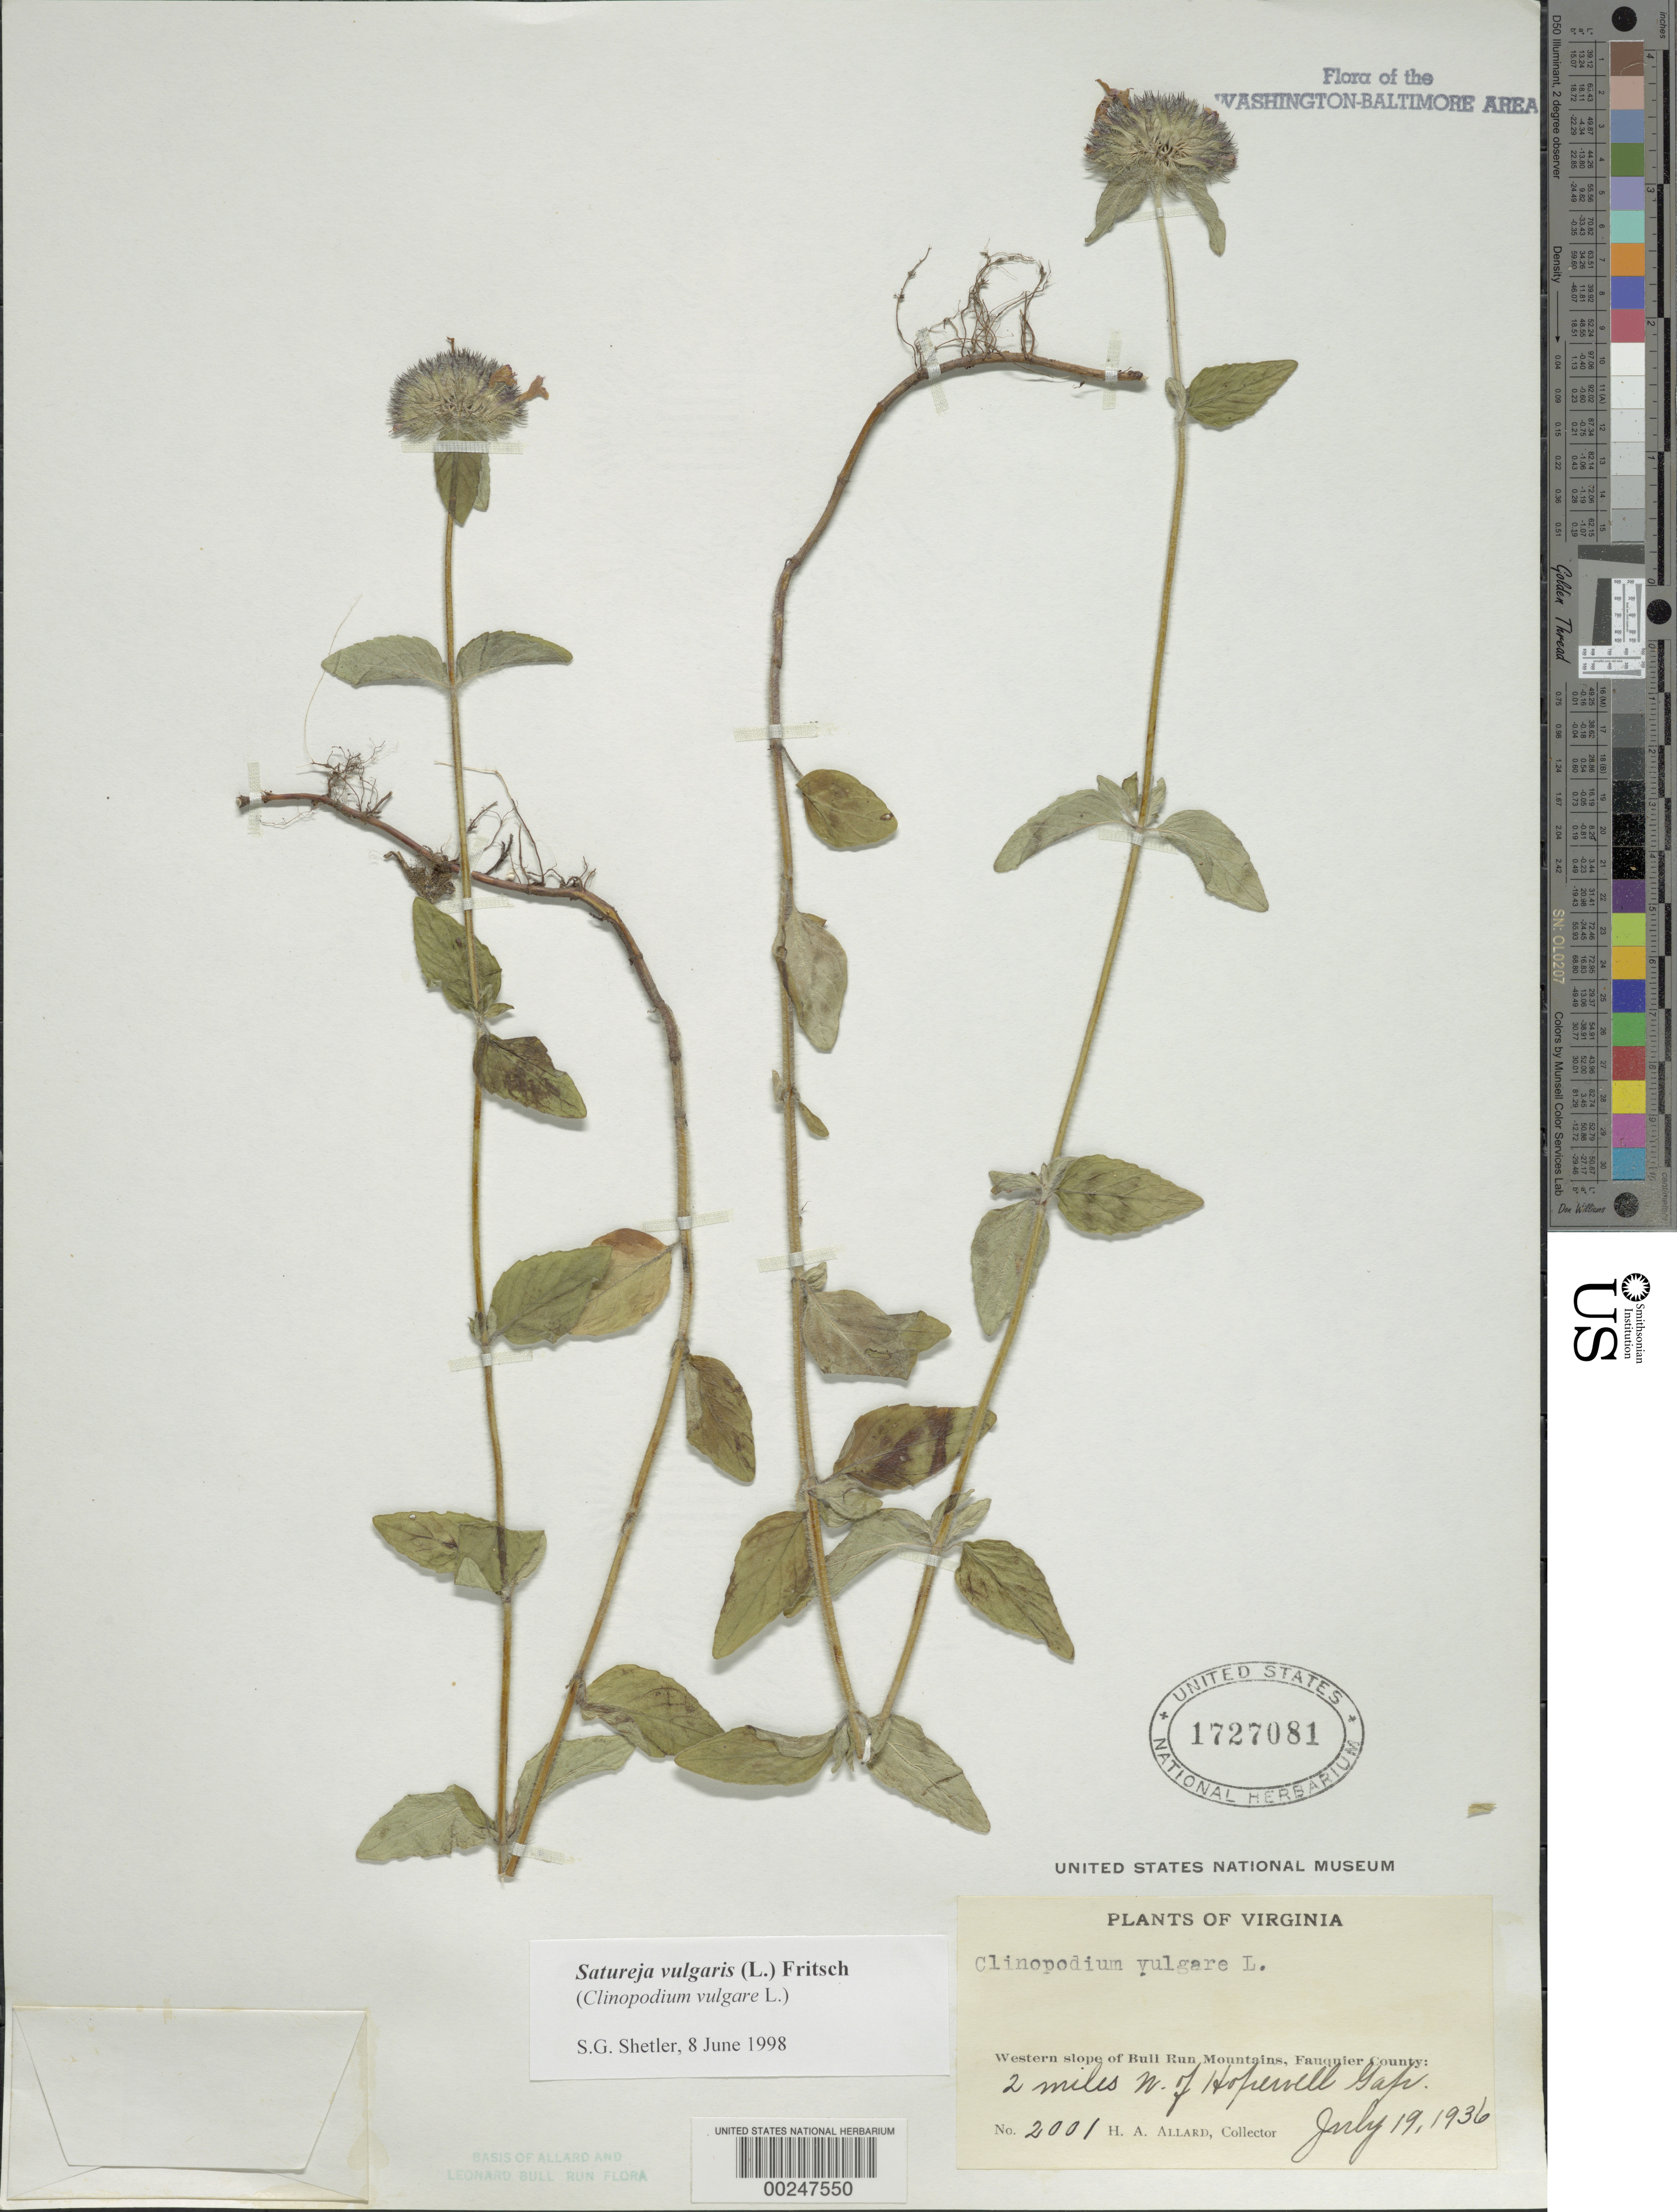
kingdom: Plantae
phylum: Tracheophyta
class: Magnoliopsida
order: Lamiales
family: Lamiaceae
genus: Clinopodium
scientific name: Clinopodium vulgare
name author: L.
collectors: H. A. Allard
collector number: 2001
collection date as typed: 19 Jul 1936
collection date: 1936-07-19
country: United States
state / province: Virginia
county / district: Fauquier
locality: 2 mi. N of Hopewell Gap, western slope of Bull Run Mts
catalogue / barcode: US 1727081